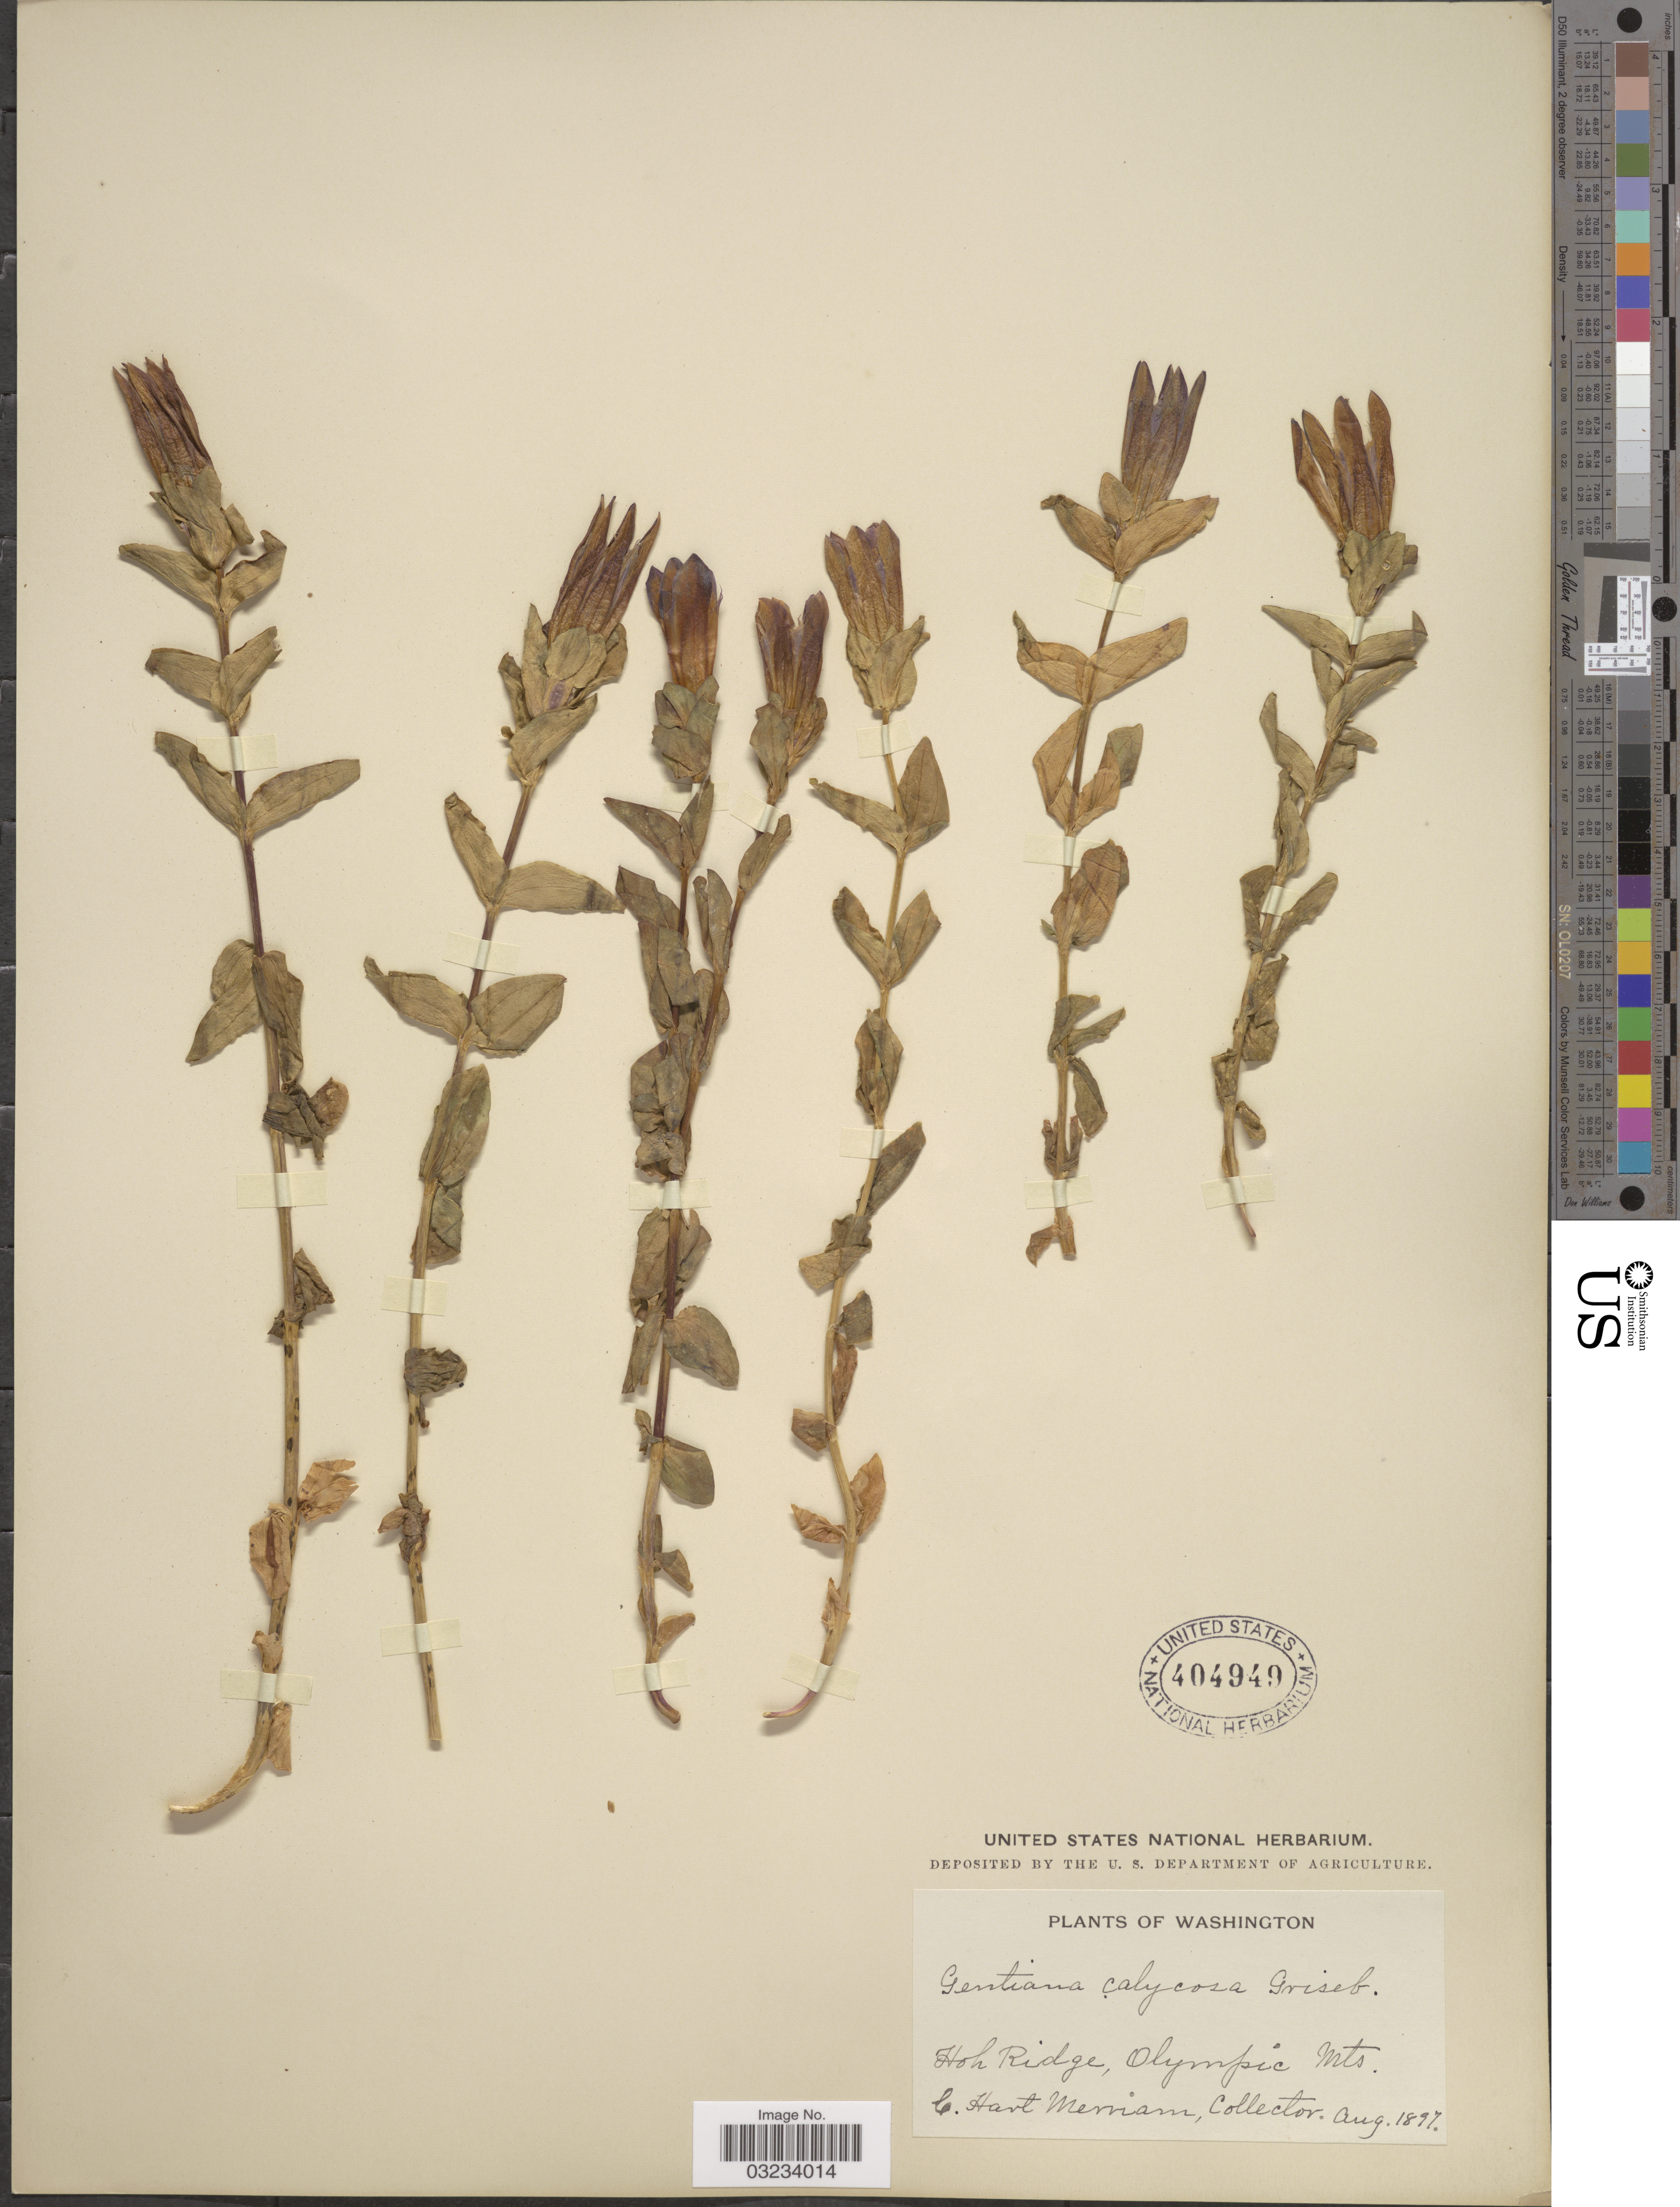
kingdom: Plantae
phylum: Tracheophyta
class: Magnoliopsida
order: Gentianales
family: Gentianaceae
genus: Gentiana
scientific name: Gentiana calycosa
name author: Griseb.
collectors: C. Merriam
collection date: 1897-08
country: United States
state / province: Washington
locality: Hoh Ridge, Olympic Mts.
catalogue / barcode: US 404949